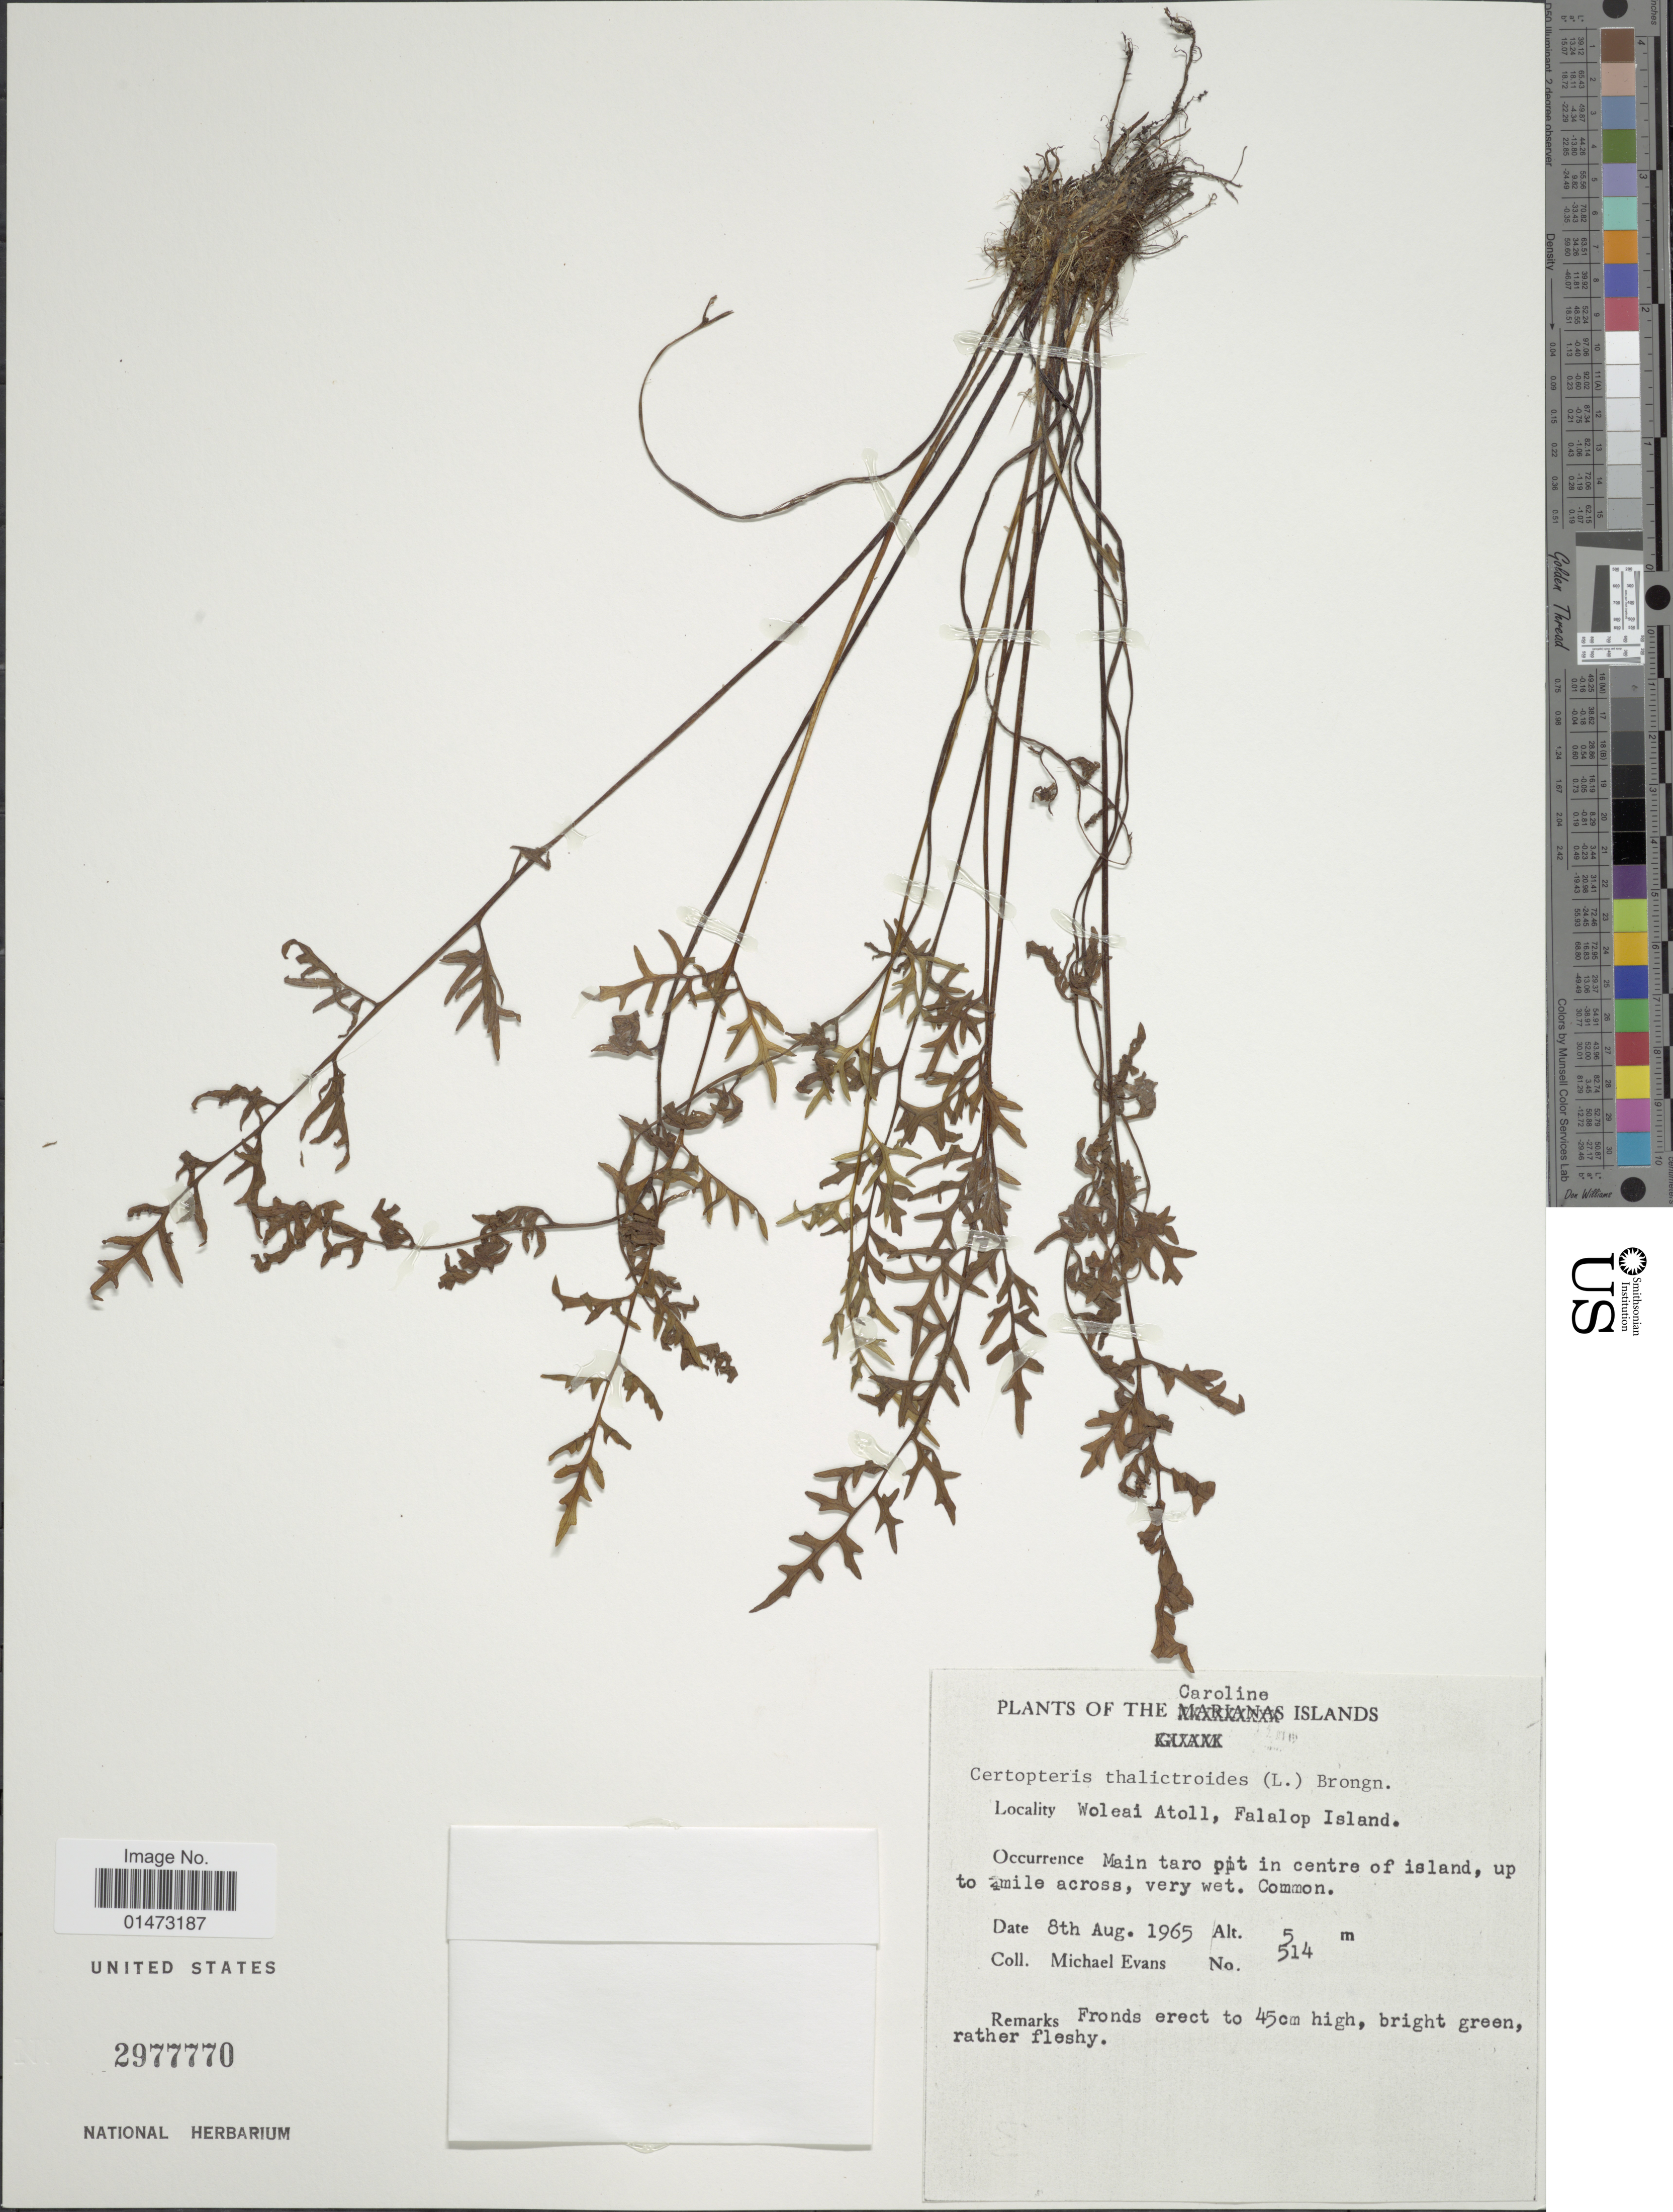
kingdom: Plantae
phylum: Tracheophyta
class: Polypodiopsida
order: Polypodiales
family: Pteridaceae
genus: Ceratopteris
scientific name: Ceratopteris thalictroides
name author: (L.) Brongn.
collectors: M. Evans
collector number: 514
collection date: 1965-08-08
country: Micronesia, Federated States of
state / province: Yap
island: Woleai Atoll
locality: Caroline Islands. Woleai Atoll, Falalop Island.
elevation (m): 5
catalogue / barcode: US 297770